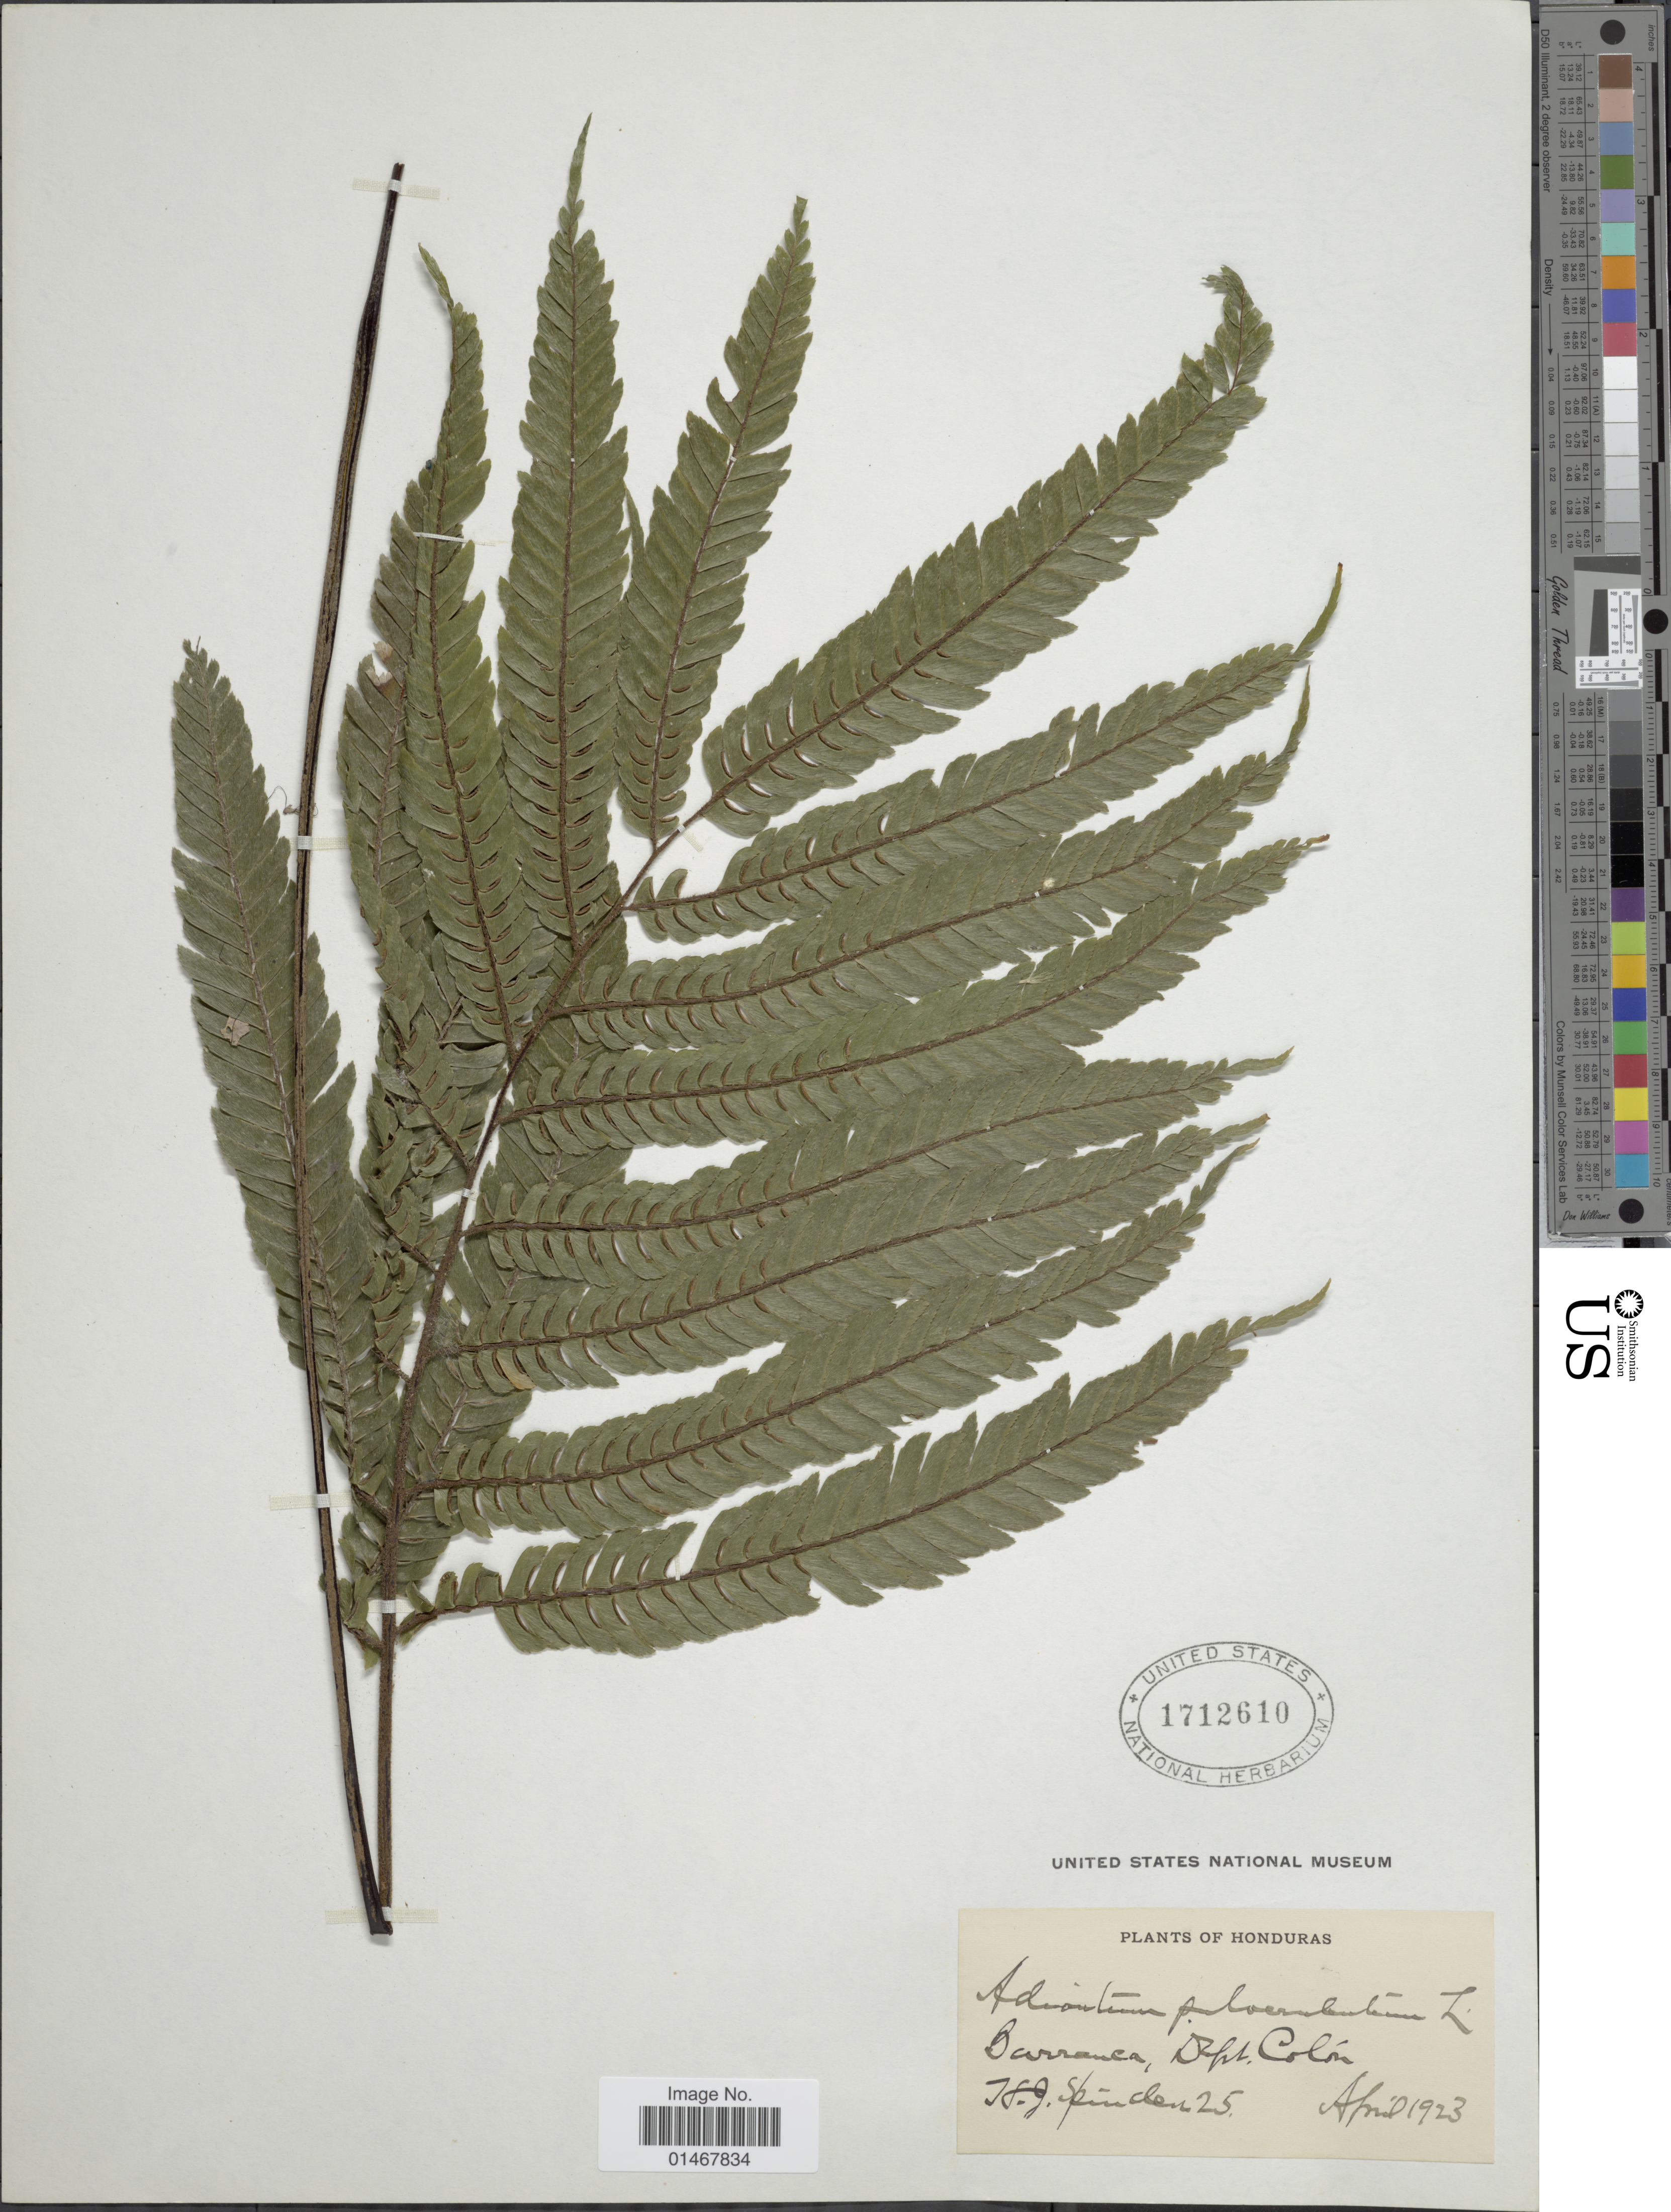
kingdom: Plantae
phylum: Tracheophyta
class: Polypodiopsida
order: Polypodiales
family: Pteridaceae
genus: Adiantum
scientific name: Adiantum pulverulentum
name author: L.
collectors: H. Spindler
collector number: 25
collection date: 1923-04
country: Honduras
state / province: Colón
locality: Barranca, Dept. Colón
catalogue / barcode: US 1712610